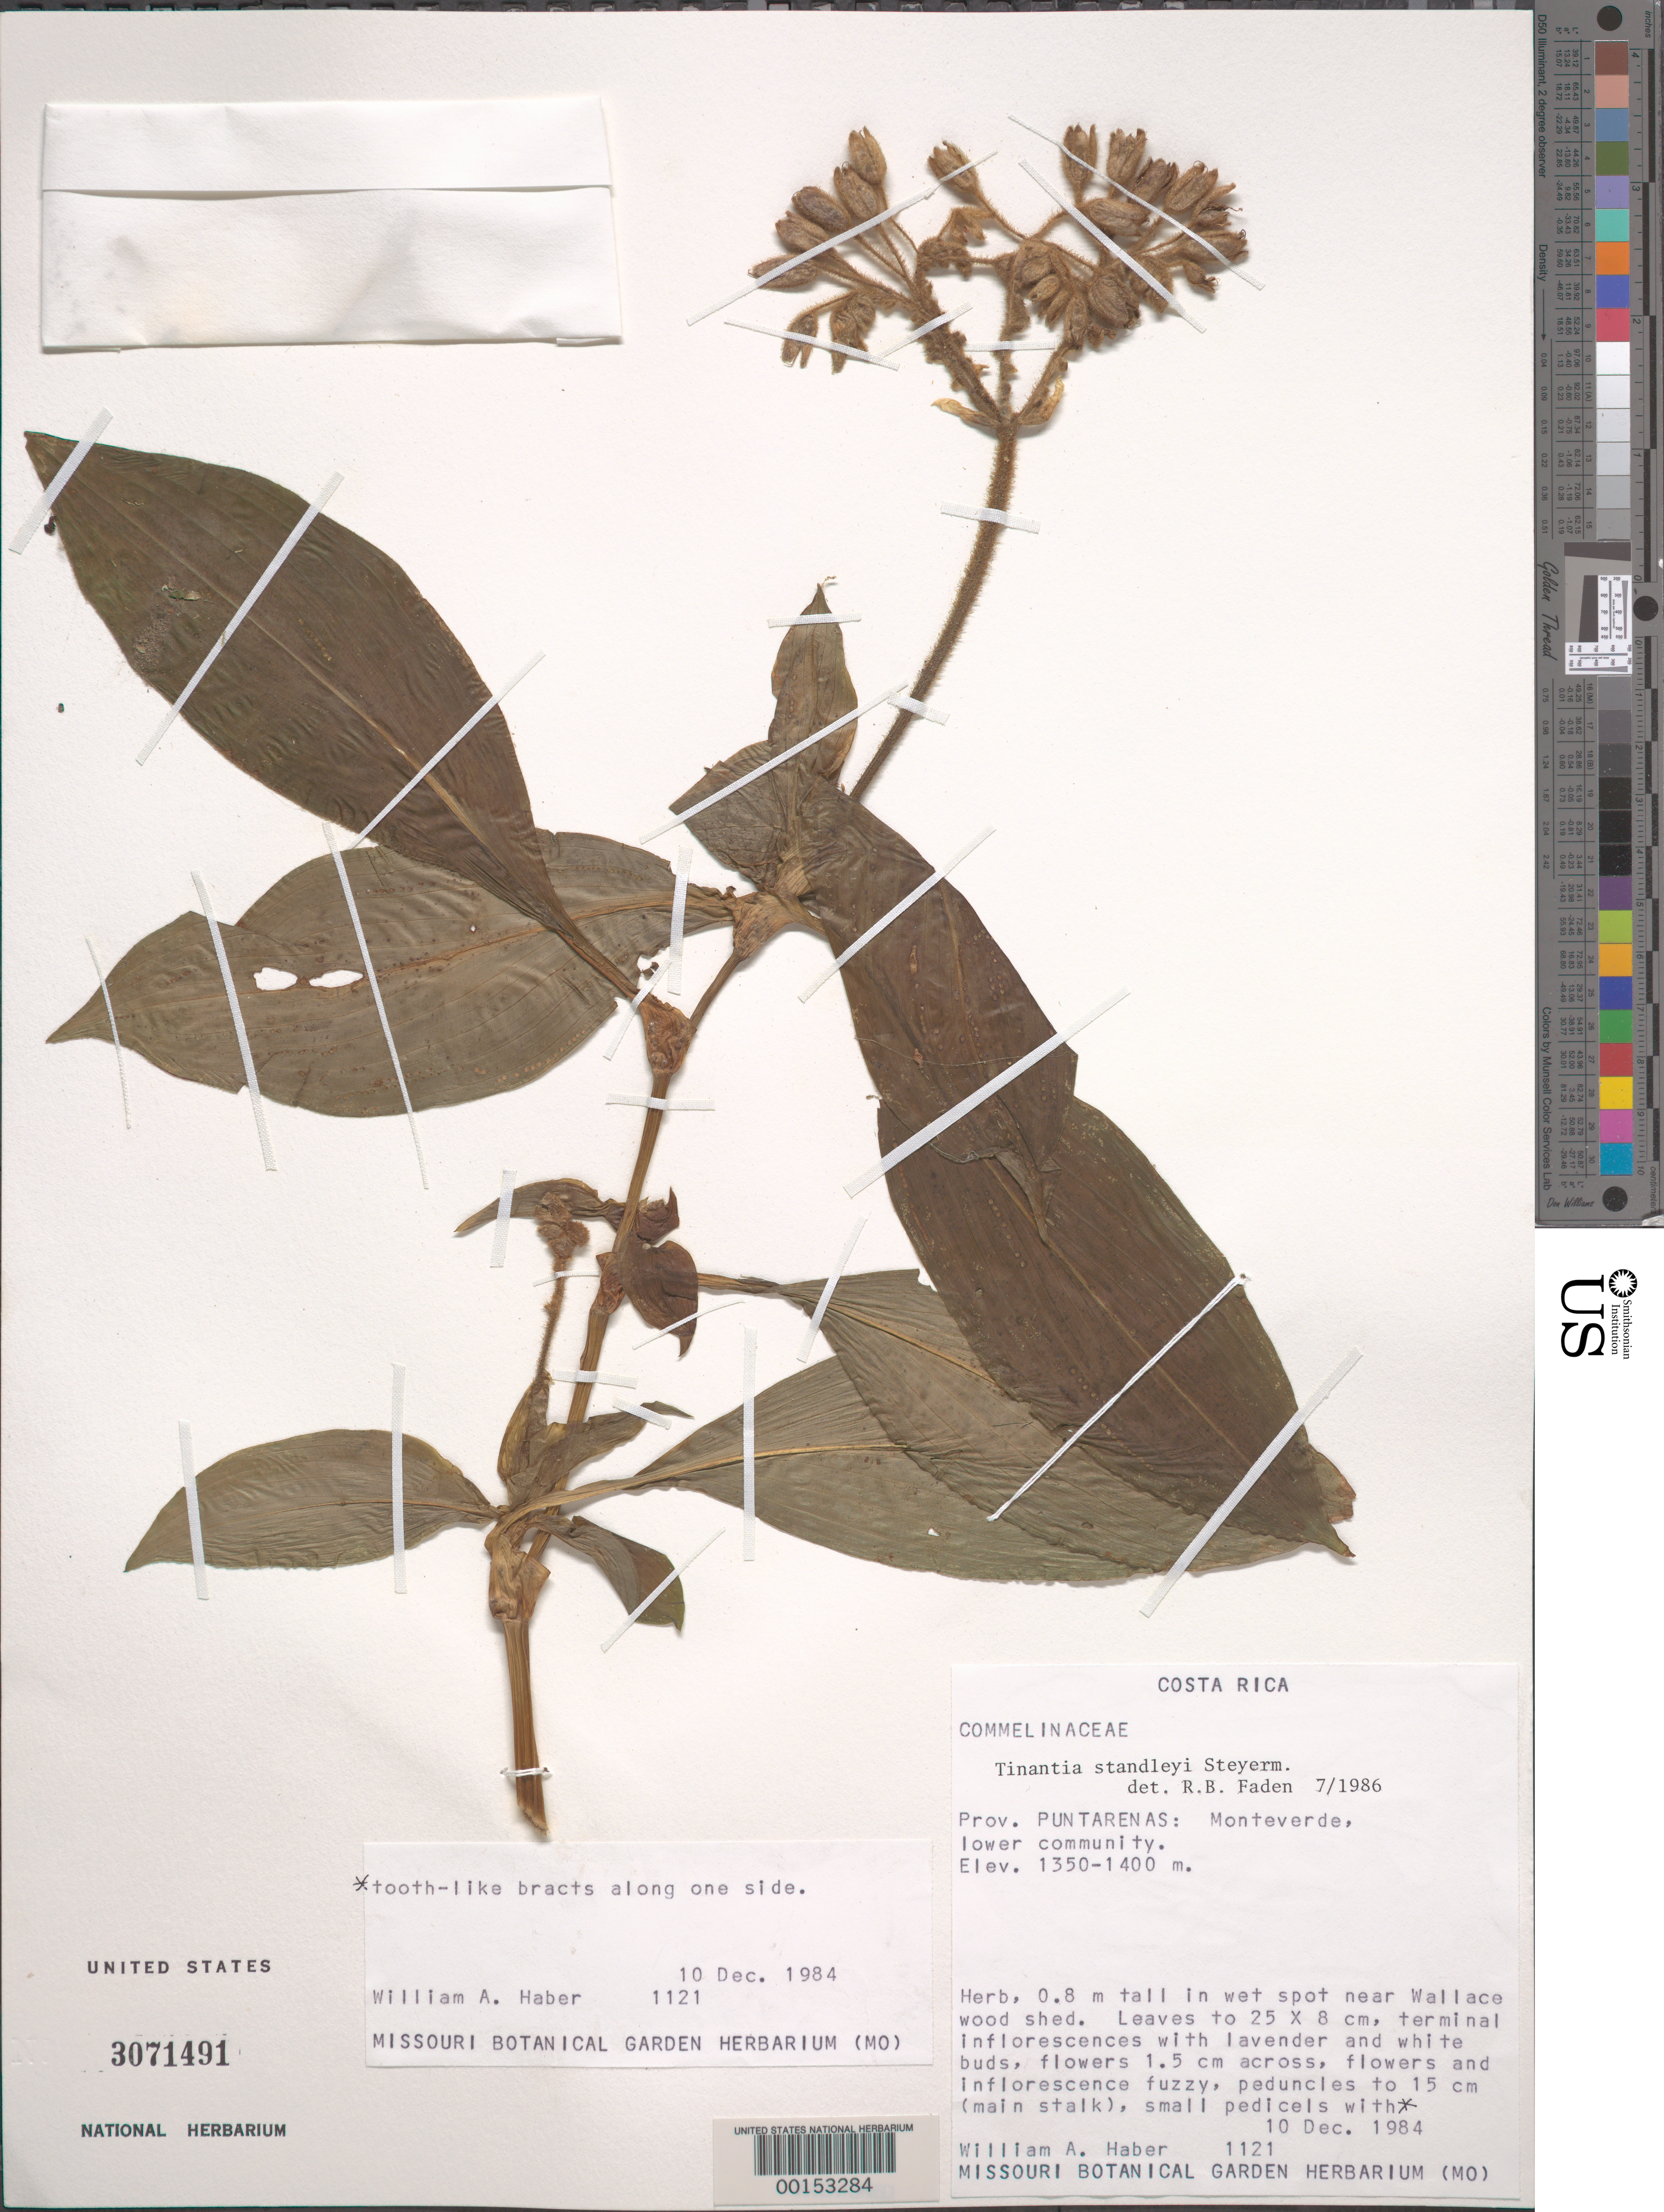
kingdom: Plantae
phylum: Tracheophyta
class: Liliopsida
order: Commelinales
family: Commelinaceae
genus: Tinantia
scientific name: Tinantia standleyi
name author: Steyerm.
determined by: Faden, Robert B., (US), Smithsonian Institution - National Museum of Natural History (UNITED STATES)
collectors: W. A. Haber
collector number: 1121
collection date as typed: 10 Dec 1984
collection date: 1984-12-10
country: Costa Rica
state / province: Puntarenas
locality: Monteverde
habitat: Wet area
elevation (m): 1350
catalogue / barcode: US 3071491